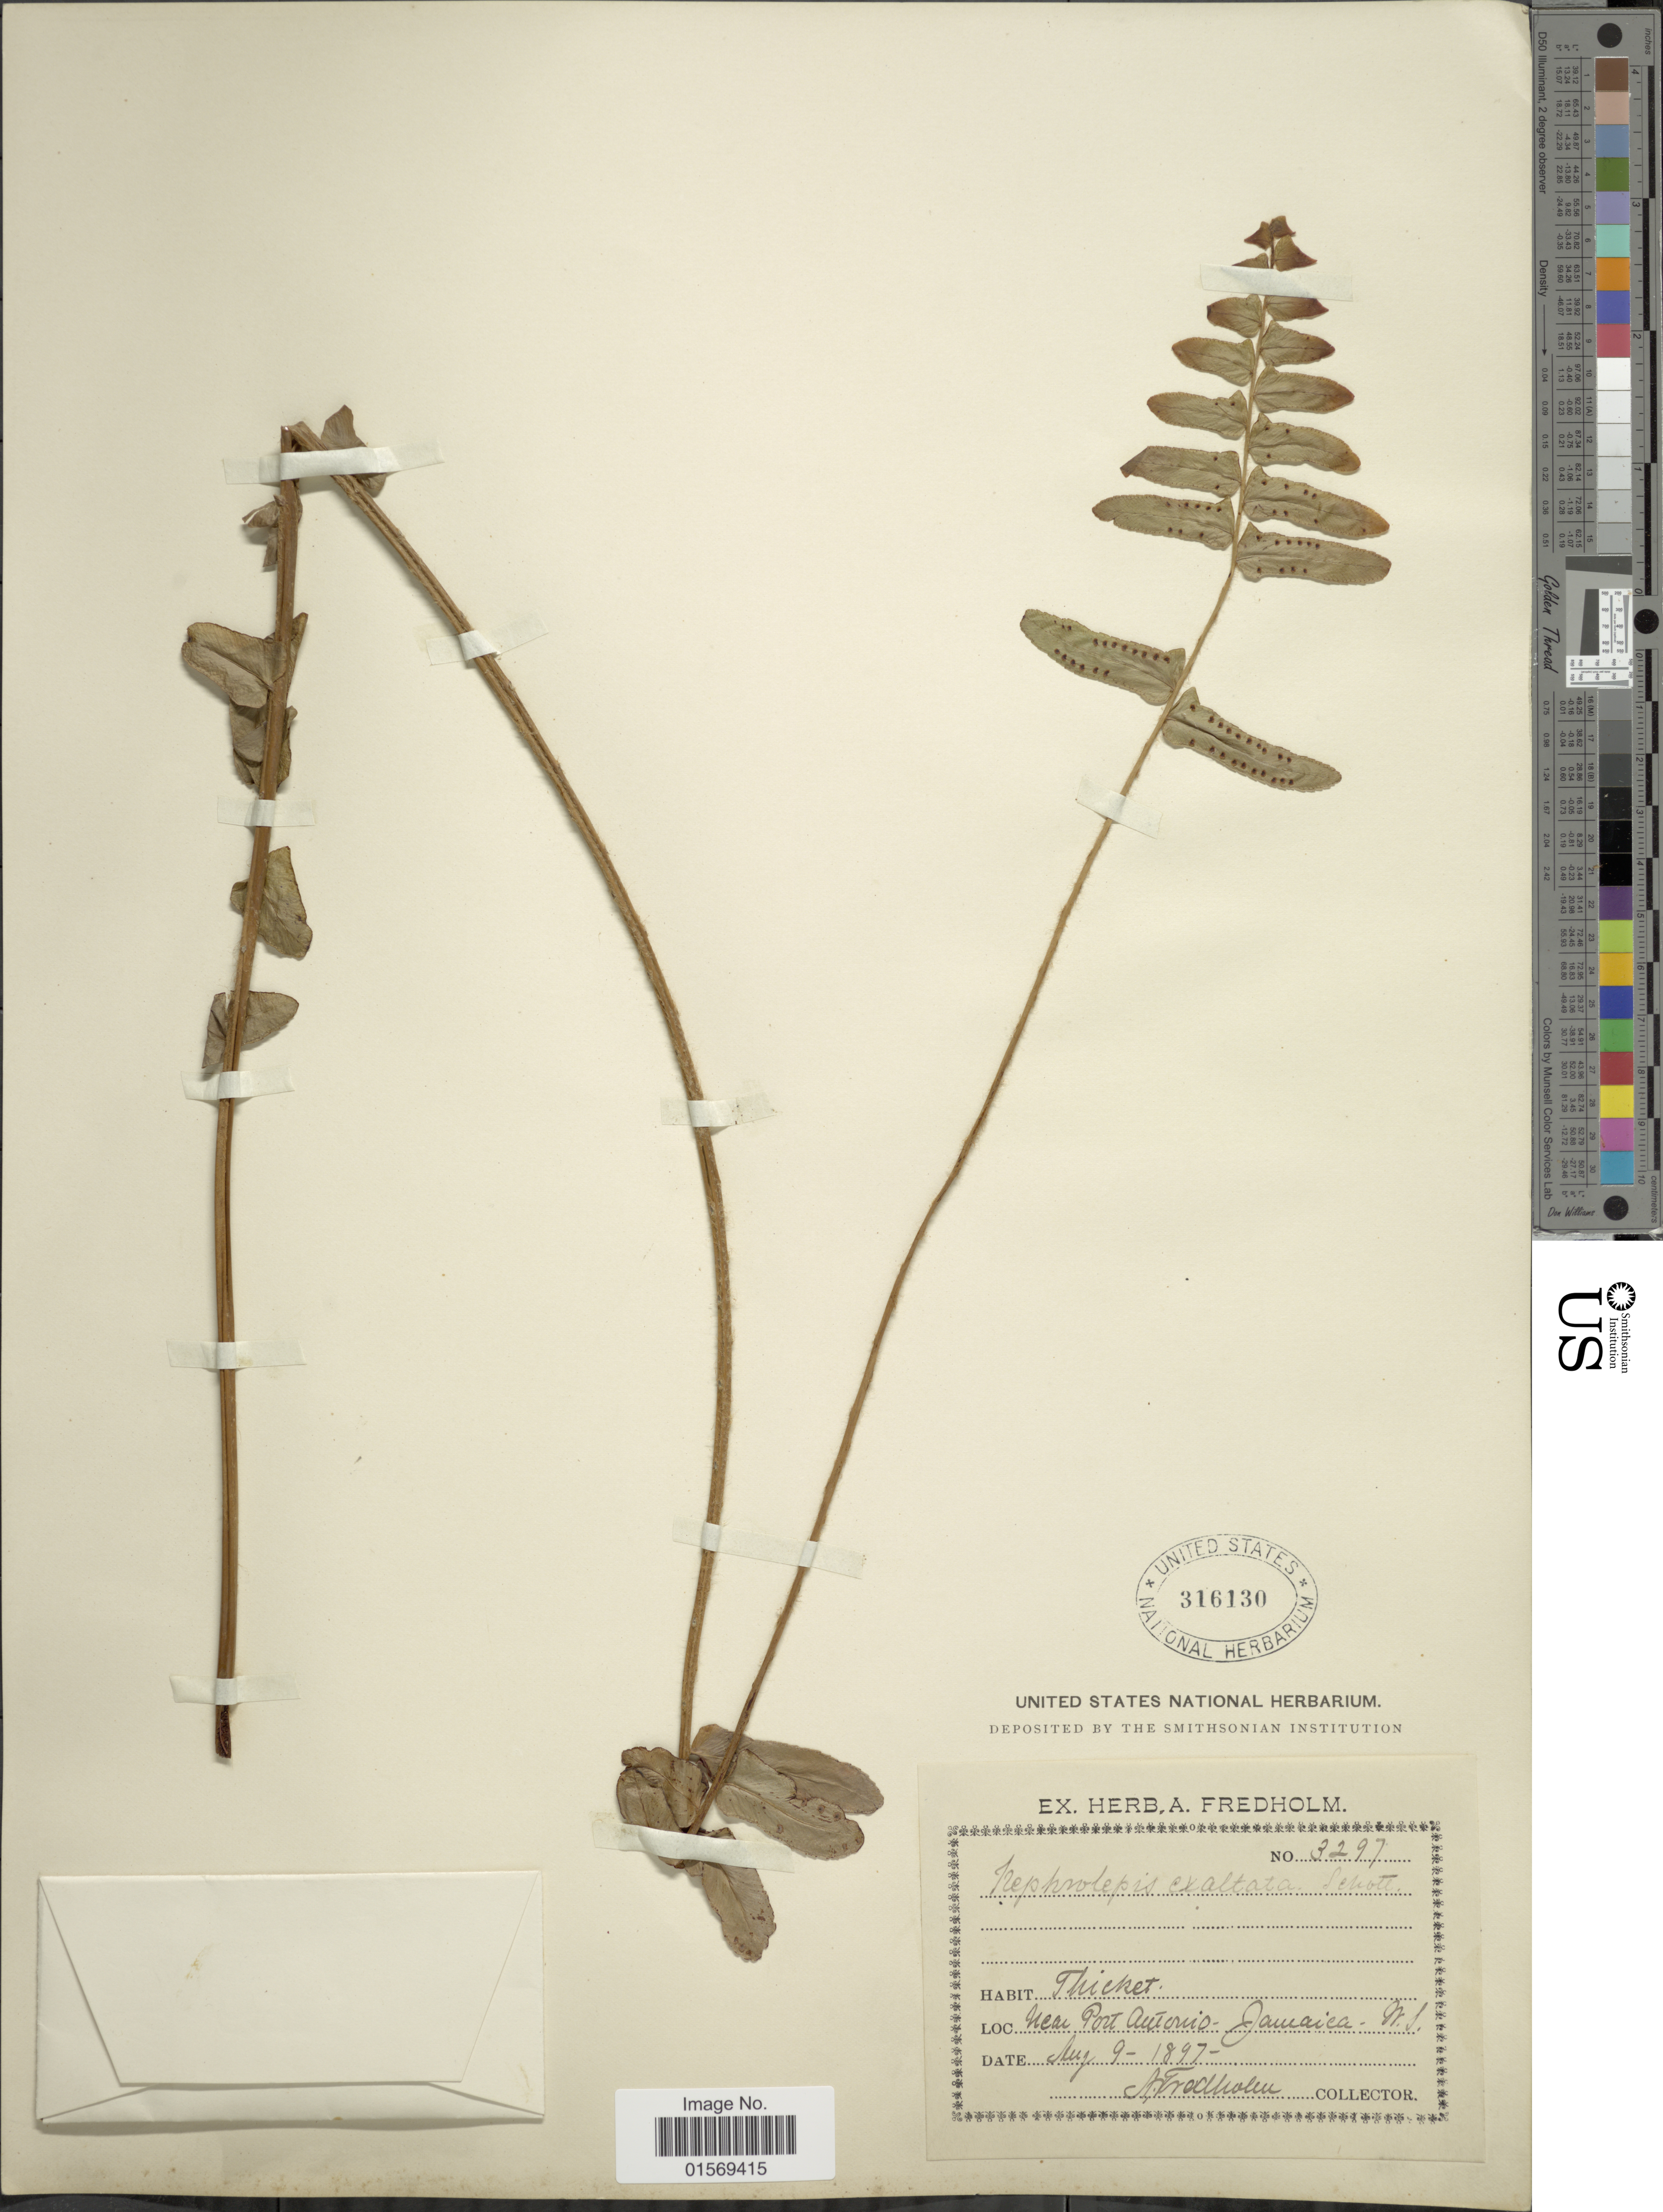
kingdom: Plantae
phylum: Tracheophyta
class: Polypodiopsida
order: Polypodiales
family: Nephrolepidaceae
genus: Nephrolepis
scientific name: Nephrolepis exaltata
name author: (L.) Schott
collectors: A. Fredholm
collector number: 3297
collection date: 1897-08-09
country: Jamaica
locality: Near Port Antonio - Jamaica - W.I.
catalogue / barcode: US 316130